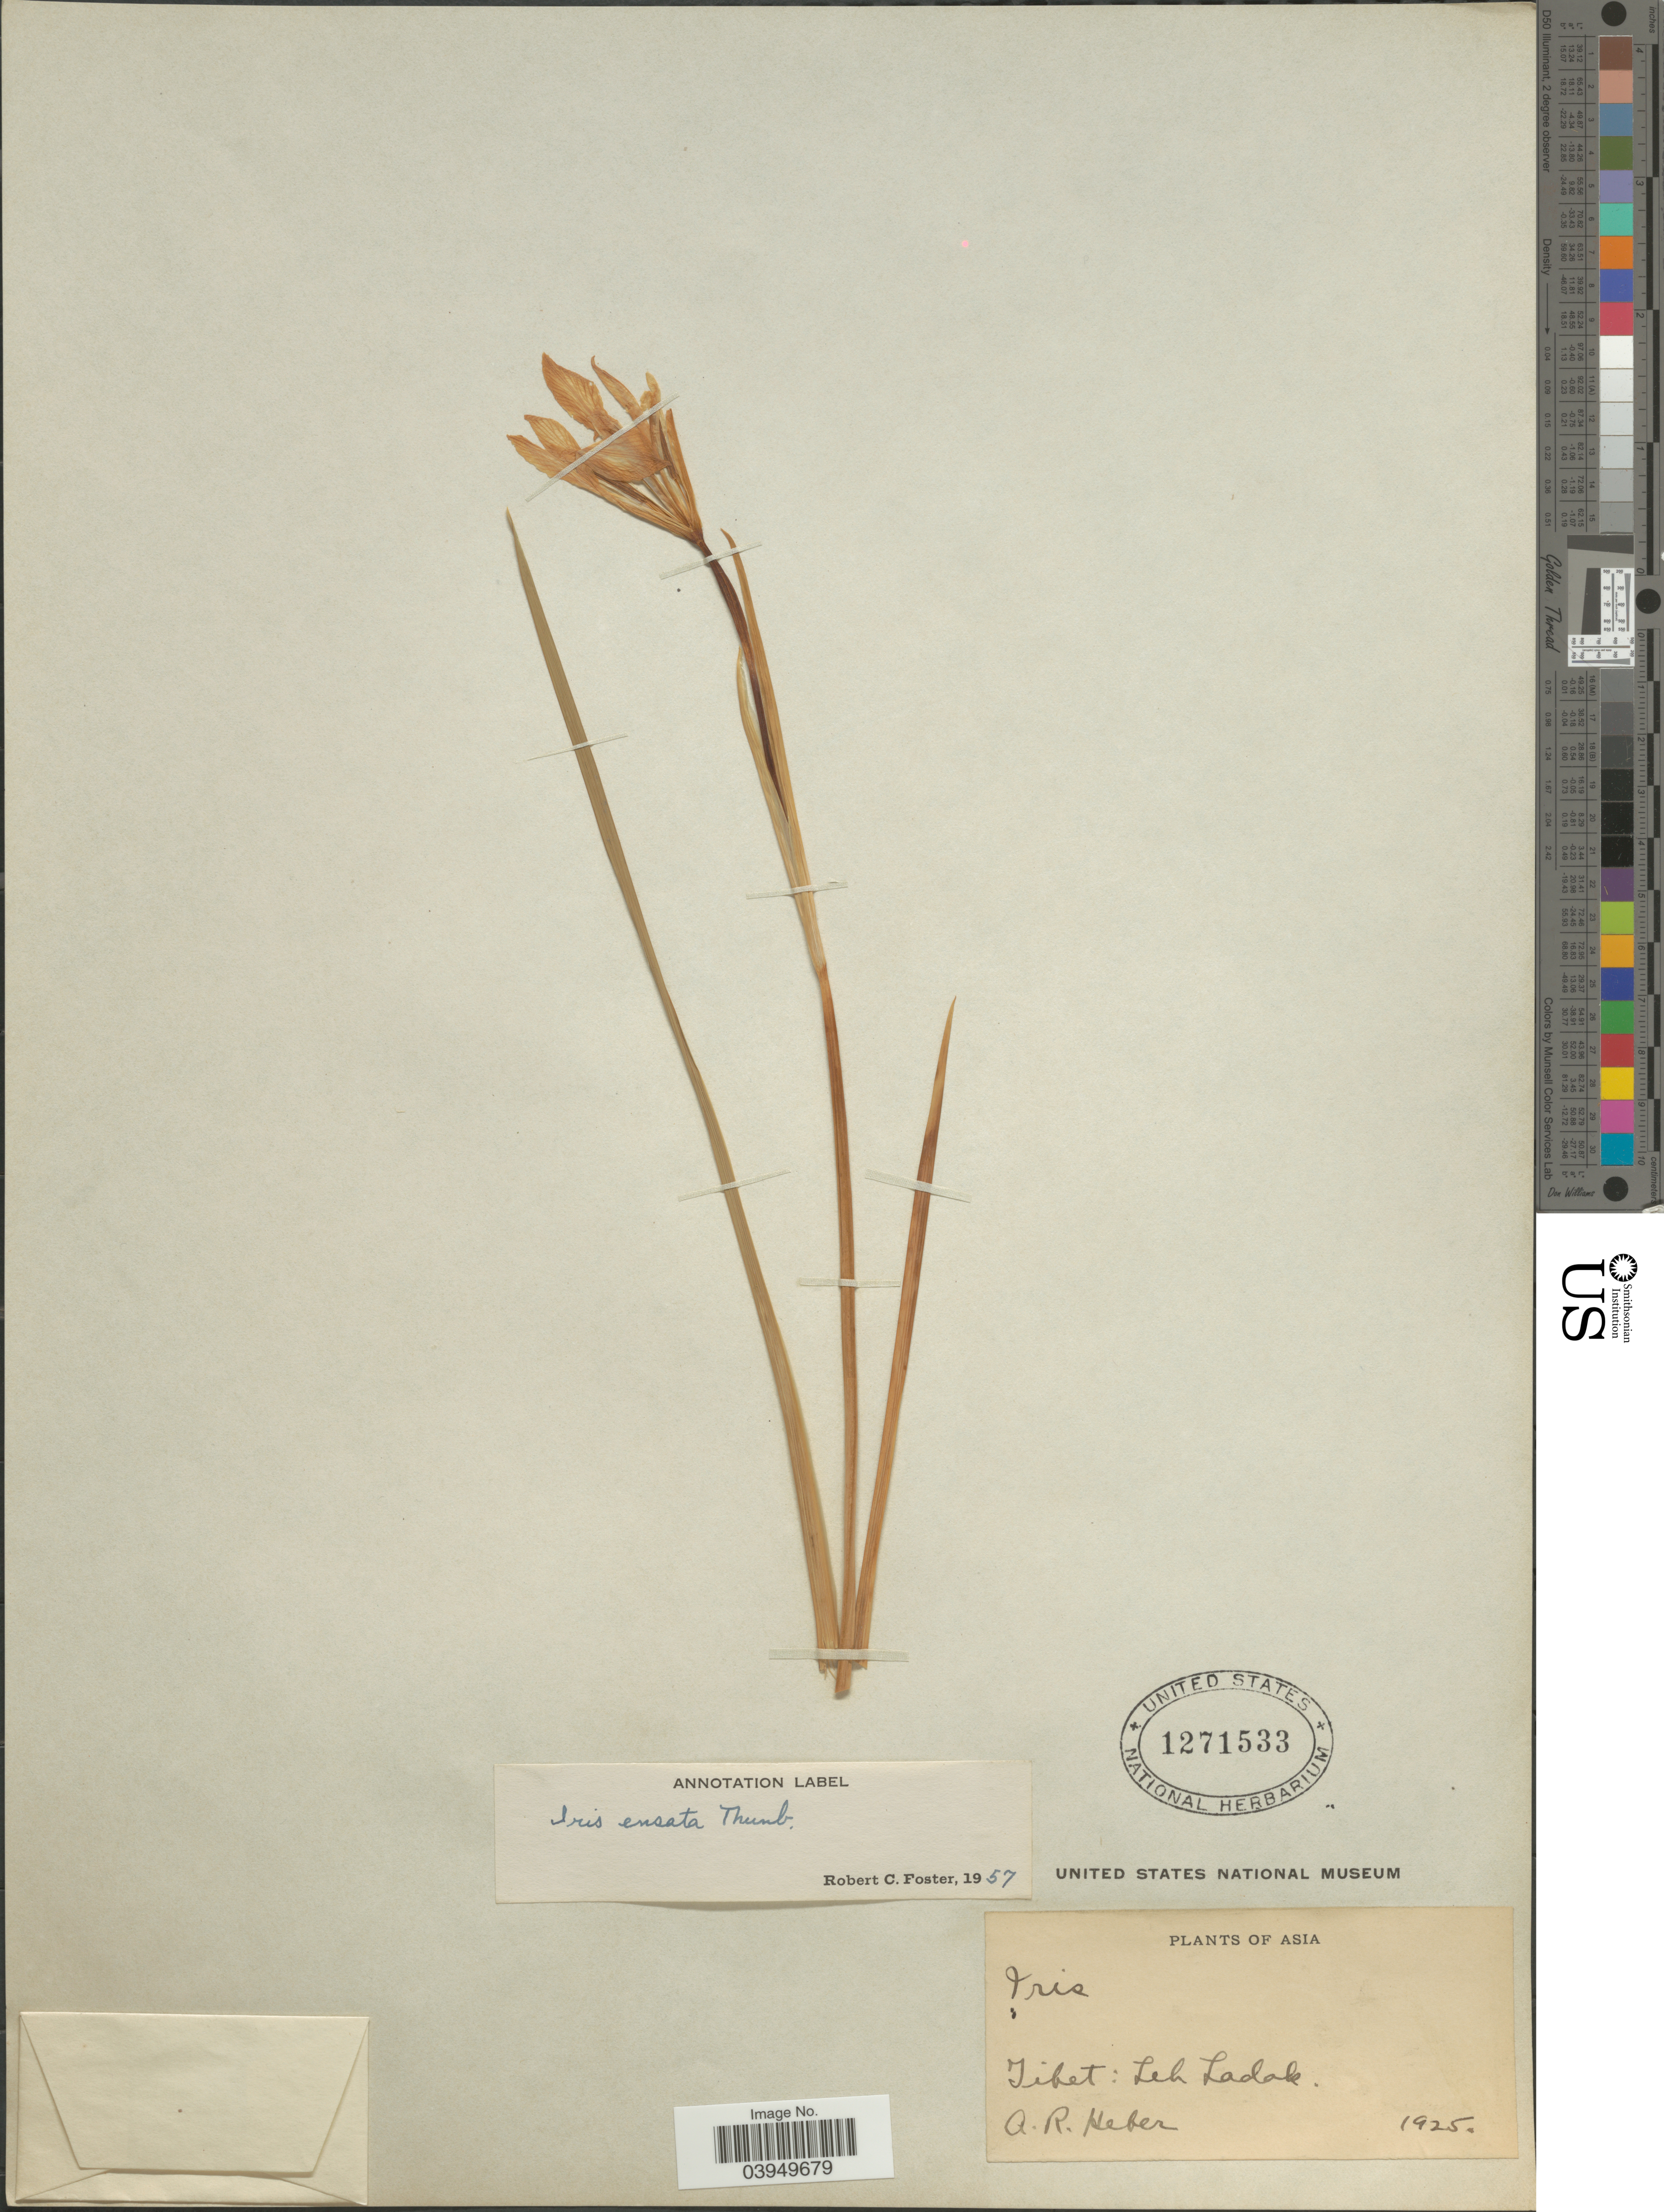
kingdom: Plantae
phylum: Tracheophyta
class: Liliopsida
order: Asparagales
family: Iridaceae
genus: Iris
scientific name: Iris ensata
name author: Thunb.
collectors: A. Heber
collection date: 1925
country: India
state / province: Ladakh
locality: Tibet: Leh Ladak.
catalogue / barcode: US 1271533